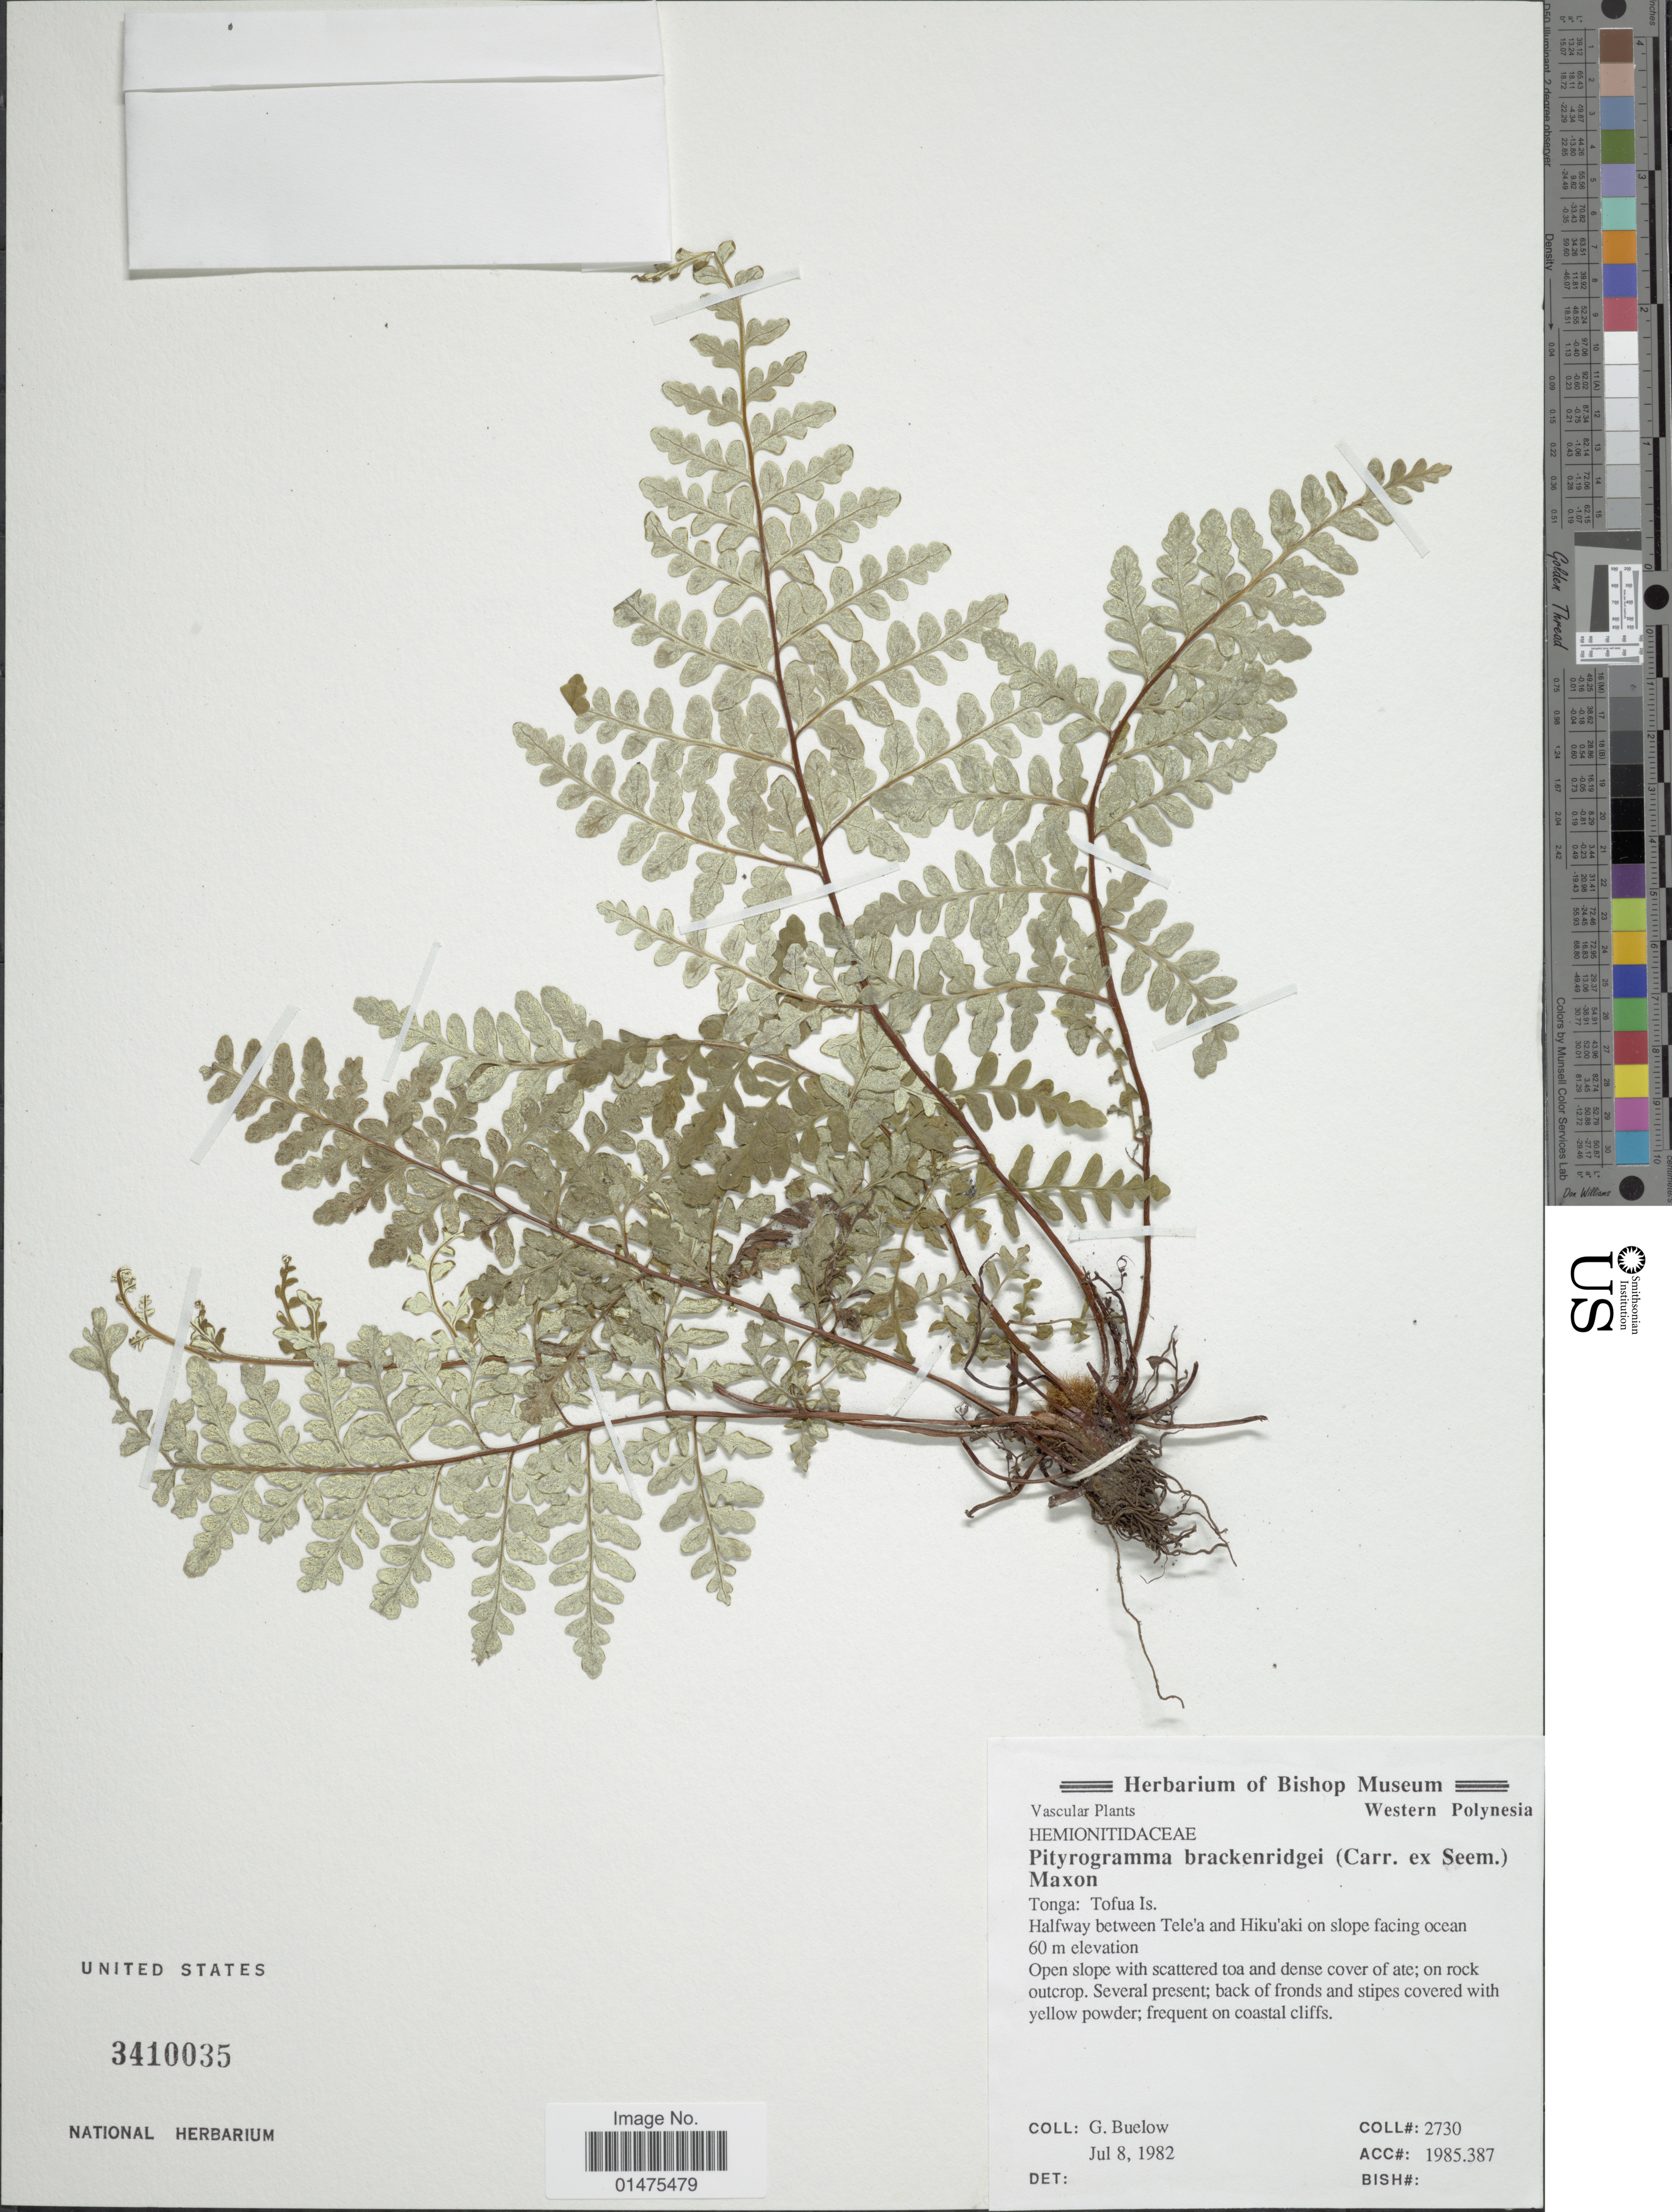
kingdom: Plantae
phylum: Tracheophyta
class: Polypodiopsida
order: Polypodiales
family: Pteridaceae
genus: Pityrogramma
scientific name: Pityrogramma chrysophylla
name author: (Sw.) Link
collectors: G. Buelow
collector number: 2730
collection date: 1982-07-08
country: Tonga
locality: Tofau Is, Halfway between Tele'a and Hiku'aki on slope facing ocean, Western Polynesia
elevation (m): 60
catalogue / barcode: US 3410035